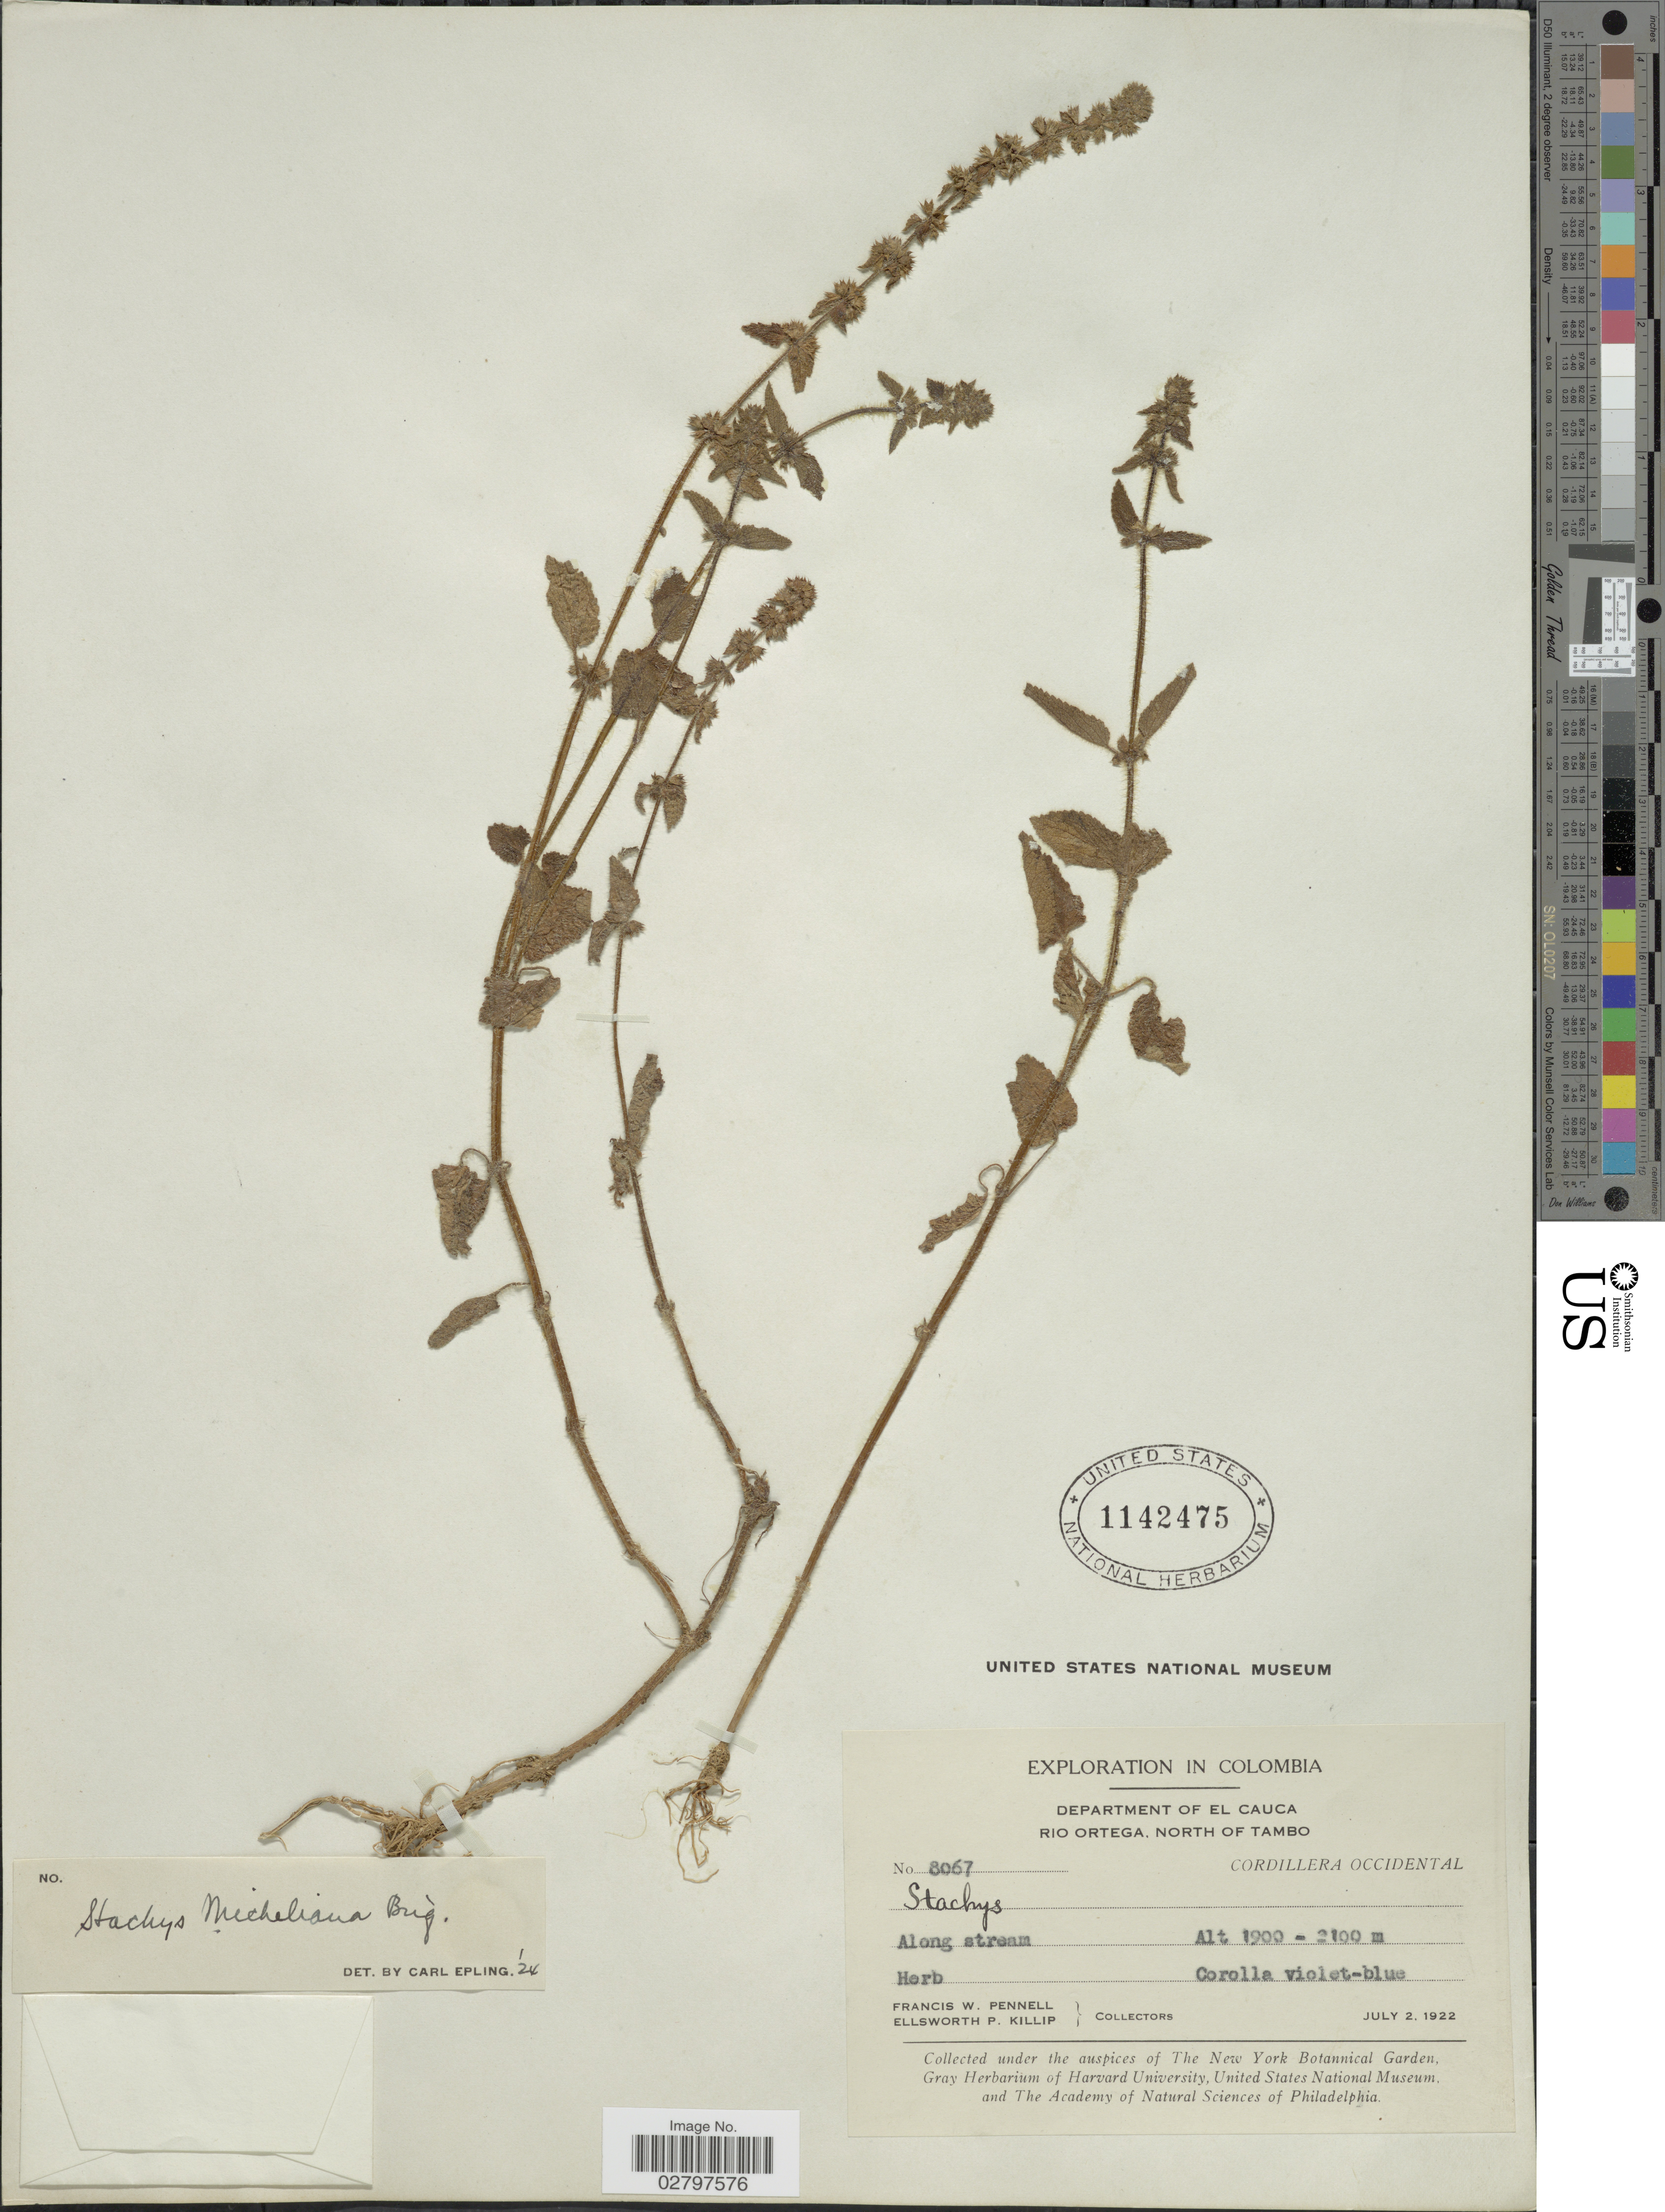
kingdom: Plantae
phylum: Tracheophyta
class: Magnoliopsida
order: Lamiales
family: Lamiaceae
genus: Stachys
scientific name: Stachys micheliana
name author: Briq. ex Micheli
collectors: F. W. Pennell & E. P. Killip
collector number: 8067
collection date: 1922-07-02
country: Colombia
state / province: Cauca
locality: Department of el Cauca, Rio Ortega, North of Tambo, Cordillera Occidental.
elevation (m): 1900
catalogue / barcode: US 1142475